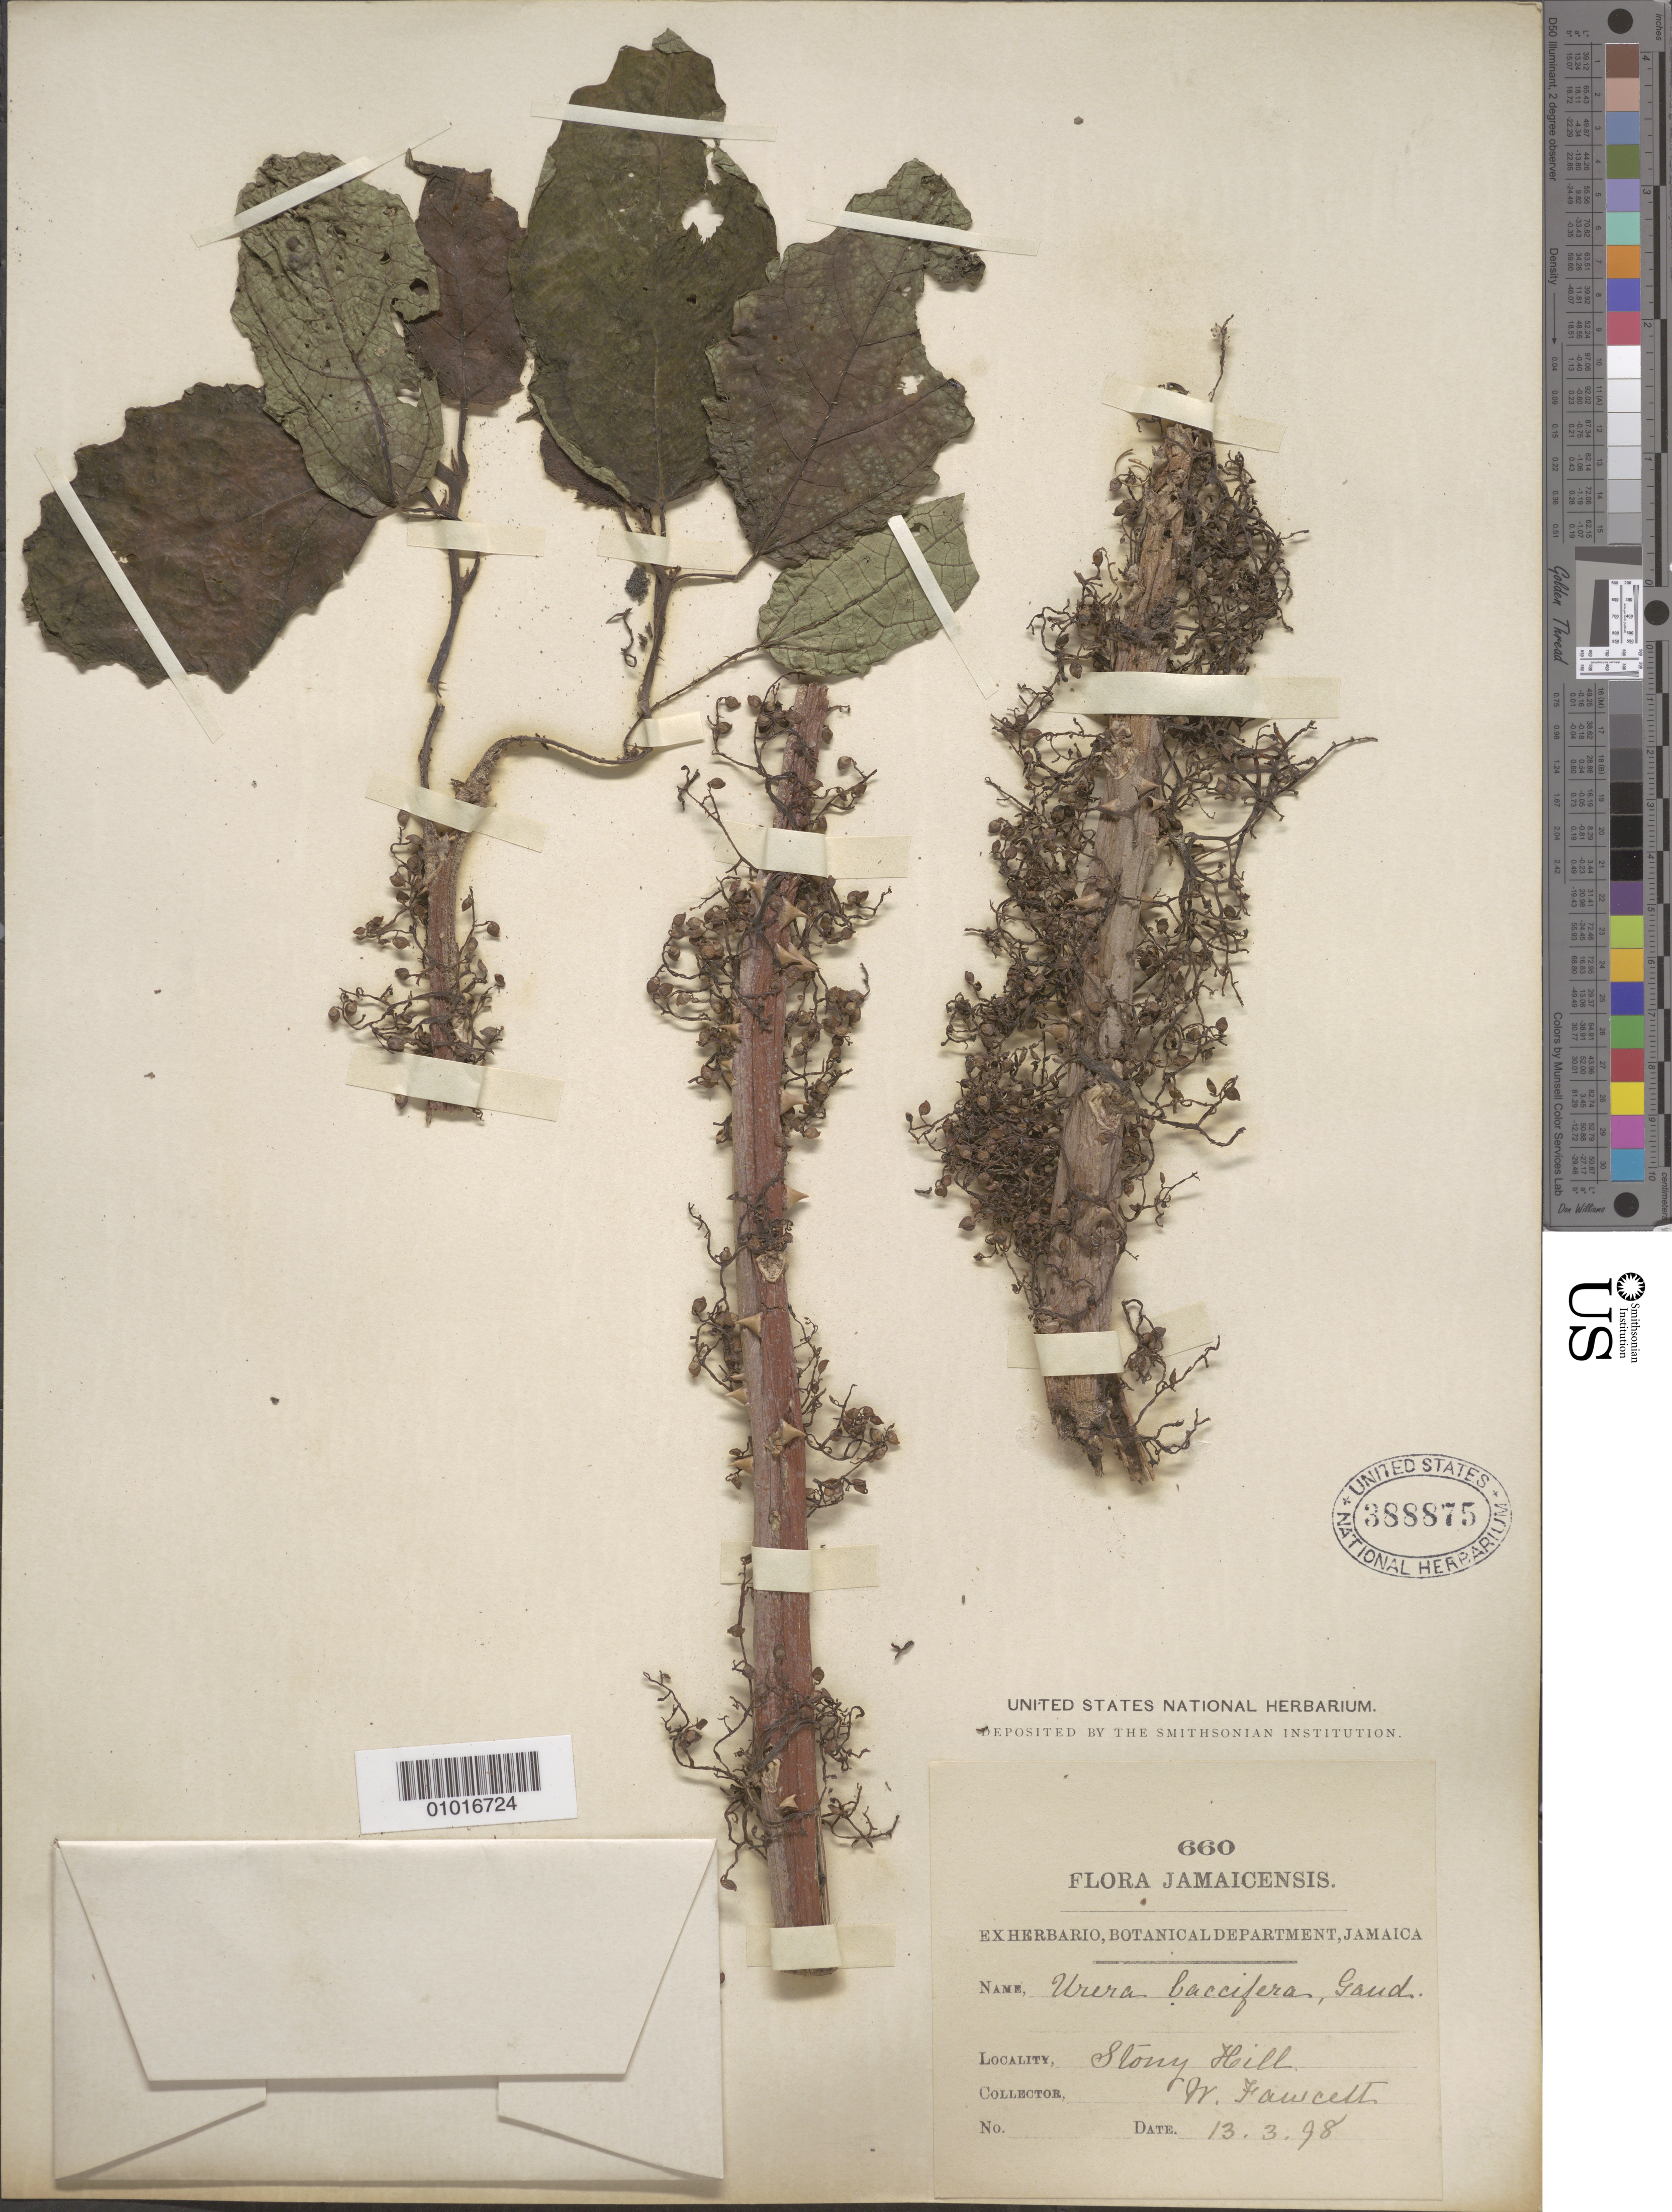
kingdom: Plantae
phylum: Tracheophyta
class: Magnoliopsida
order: Rosales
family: Urticaceae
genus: Urera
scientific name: Urera baccifera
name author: (L.) Gaudich. ex Wedd.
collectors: W. Fawcett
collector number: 660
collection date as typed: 13 Mar 1898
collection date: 1898-03-13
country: Jamaica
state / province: Saint Andrew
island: Jamaica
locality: Stony Hill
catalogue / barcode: US 388875